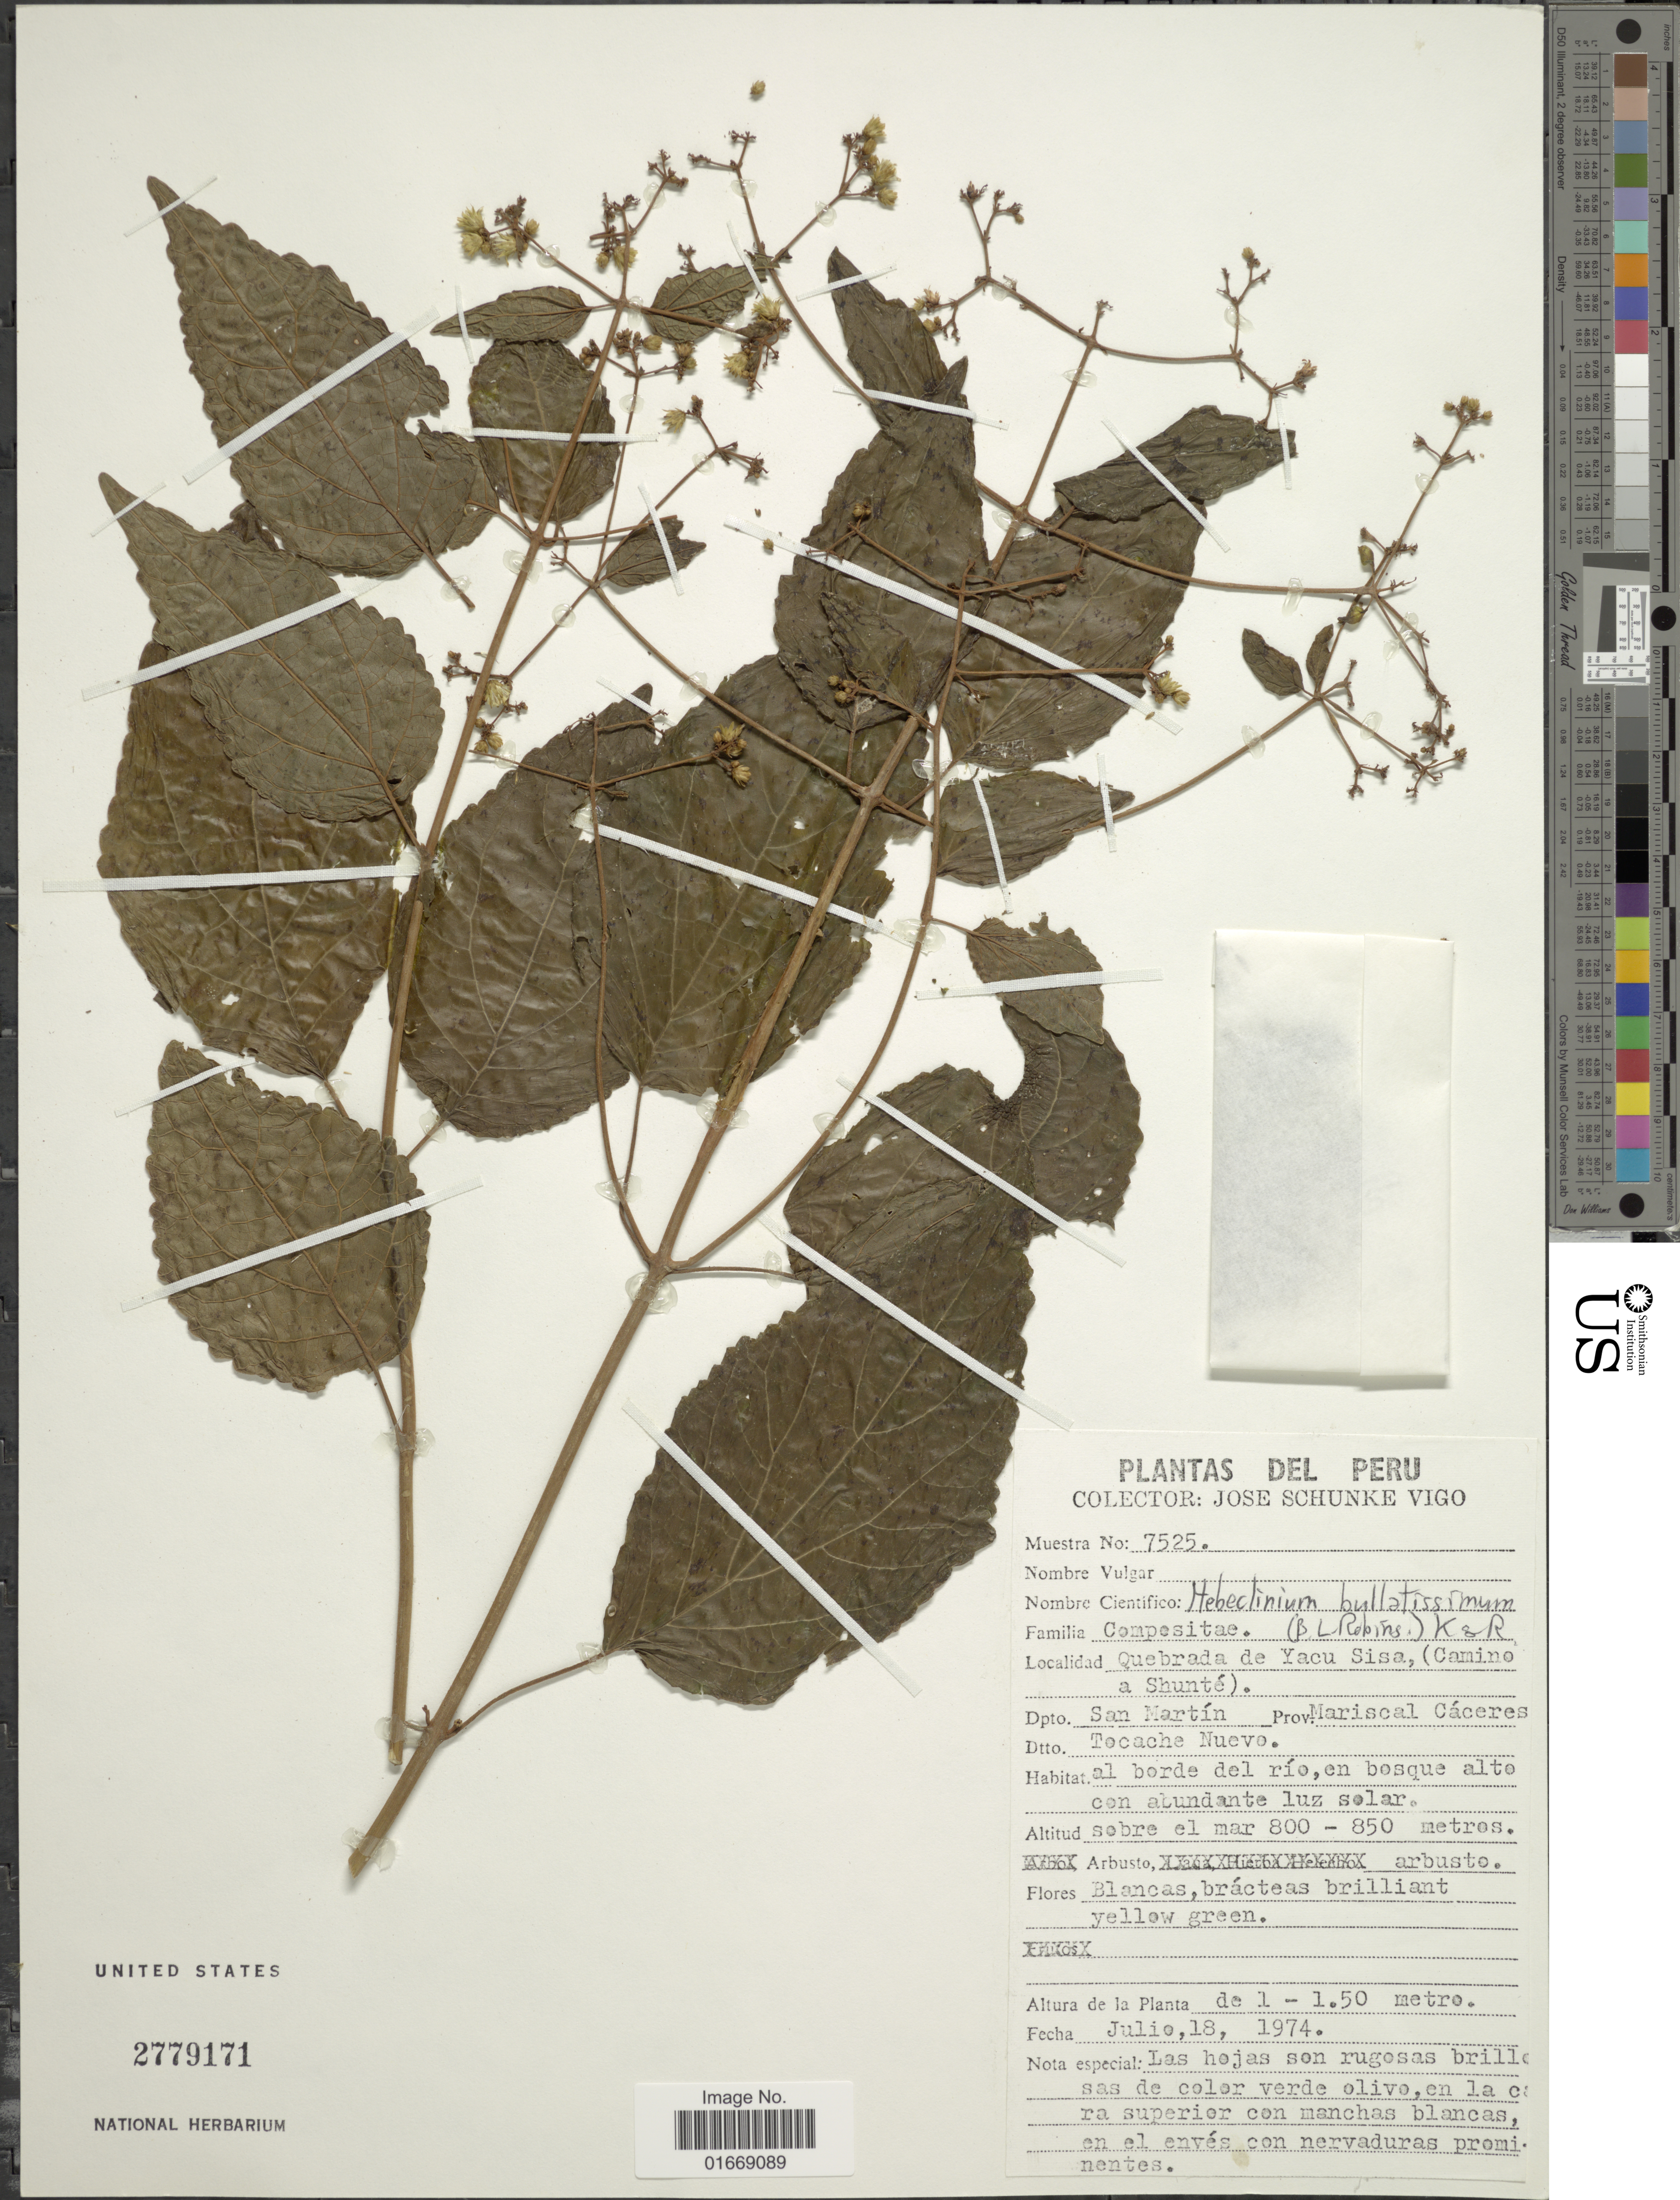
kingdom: Plantae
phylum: Tracheophyta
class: Magnoliopsida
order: Asterales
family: Asteraceae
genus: Hebeclinium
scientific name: Hebeclinium bullatissimum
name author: (B.L. Rob.) R.M. King & H. Rob.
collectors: J. Schunke Vigo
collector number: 7525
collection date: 1974-07-18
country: Peru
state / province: San Martín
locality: Quebrada de Yacu Sisa (Camino a Shunte), Prov. Mariscal Caceres, Dtto. Tocache Nuevo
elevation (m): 800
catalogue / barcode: US 2779171